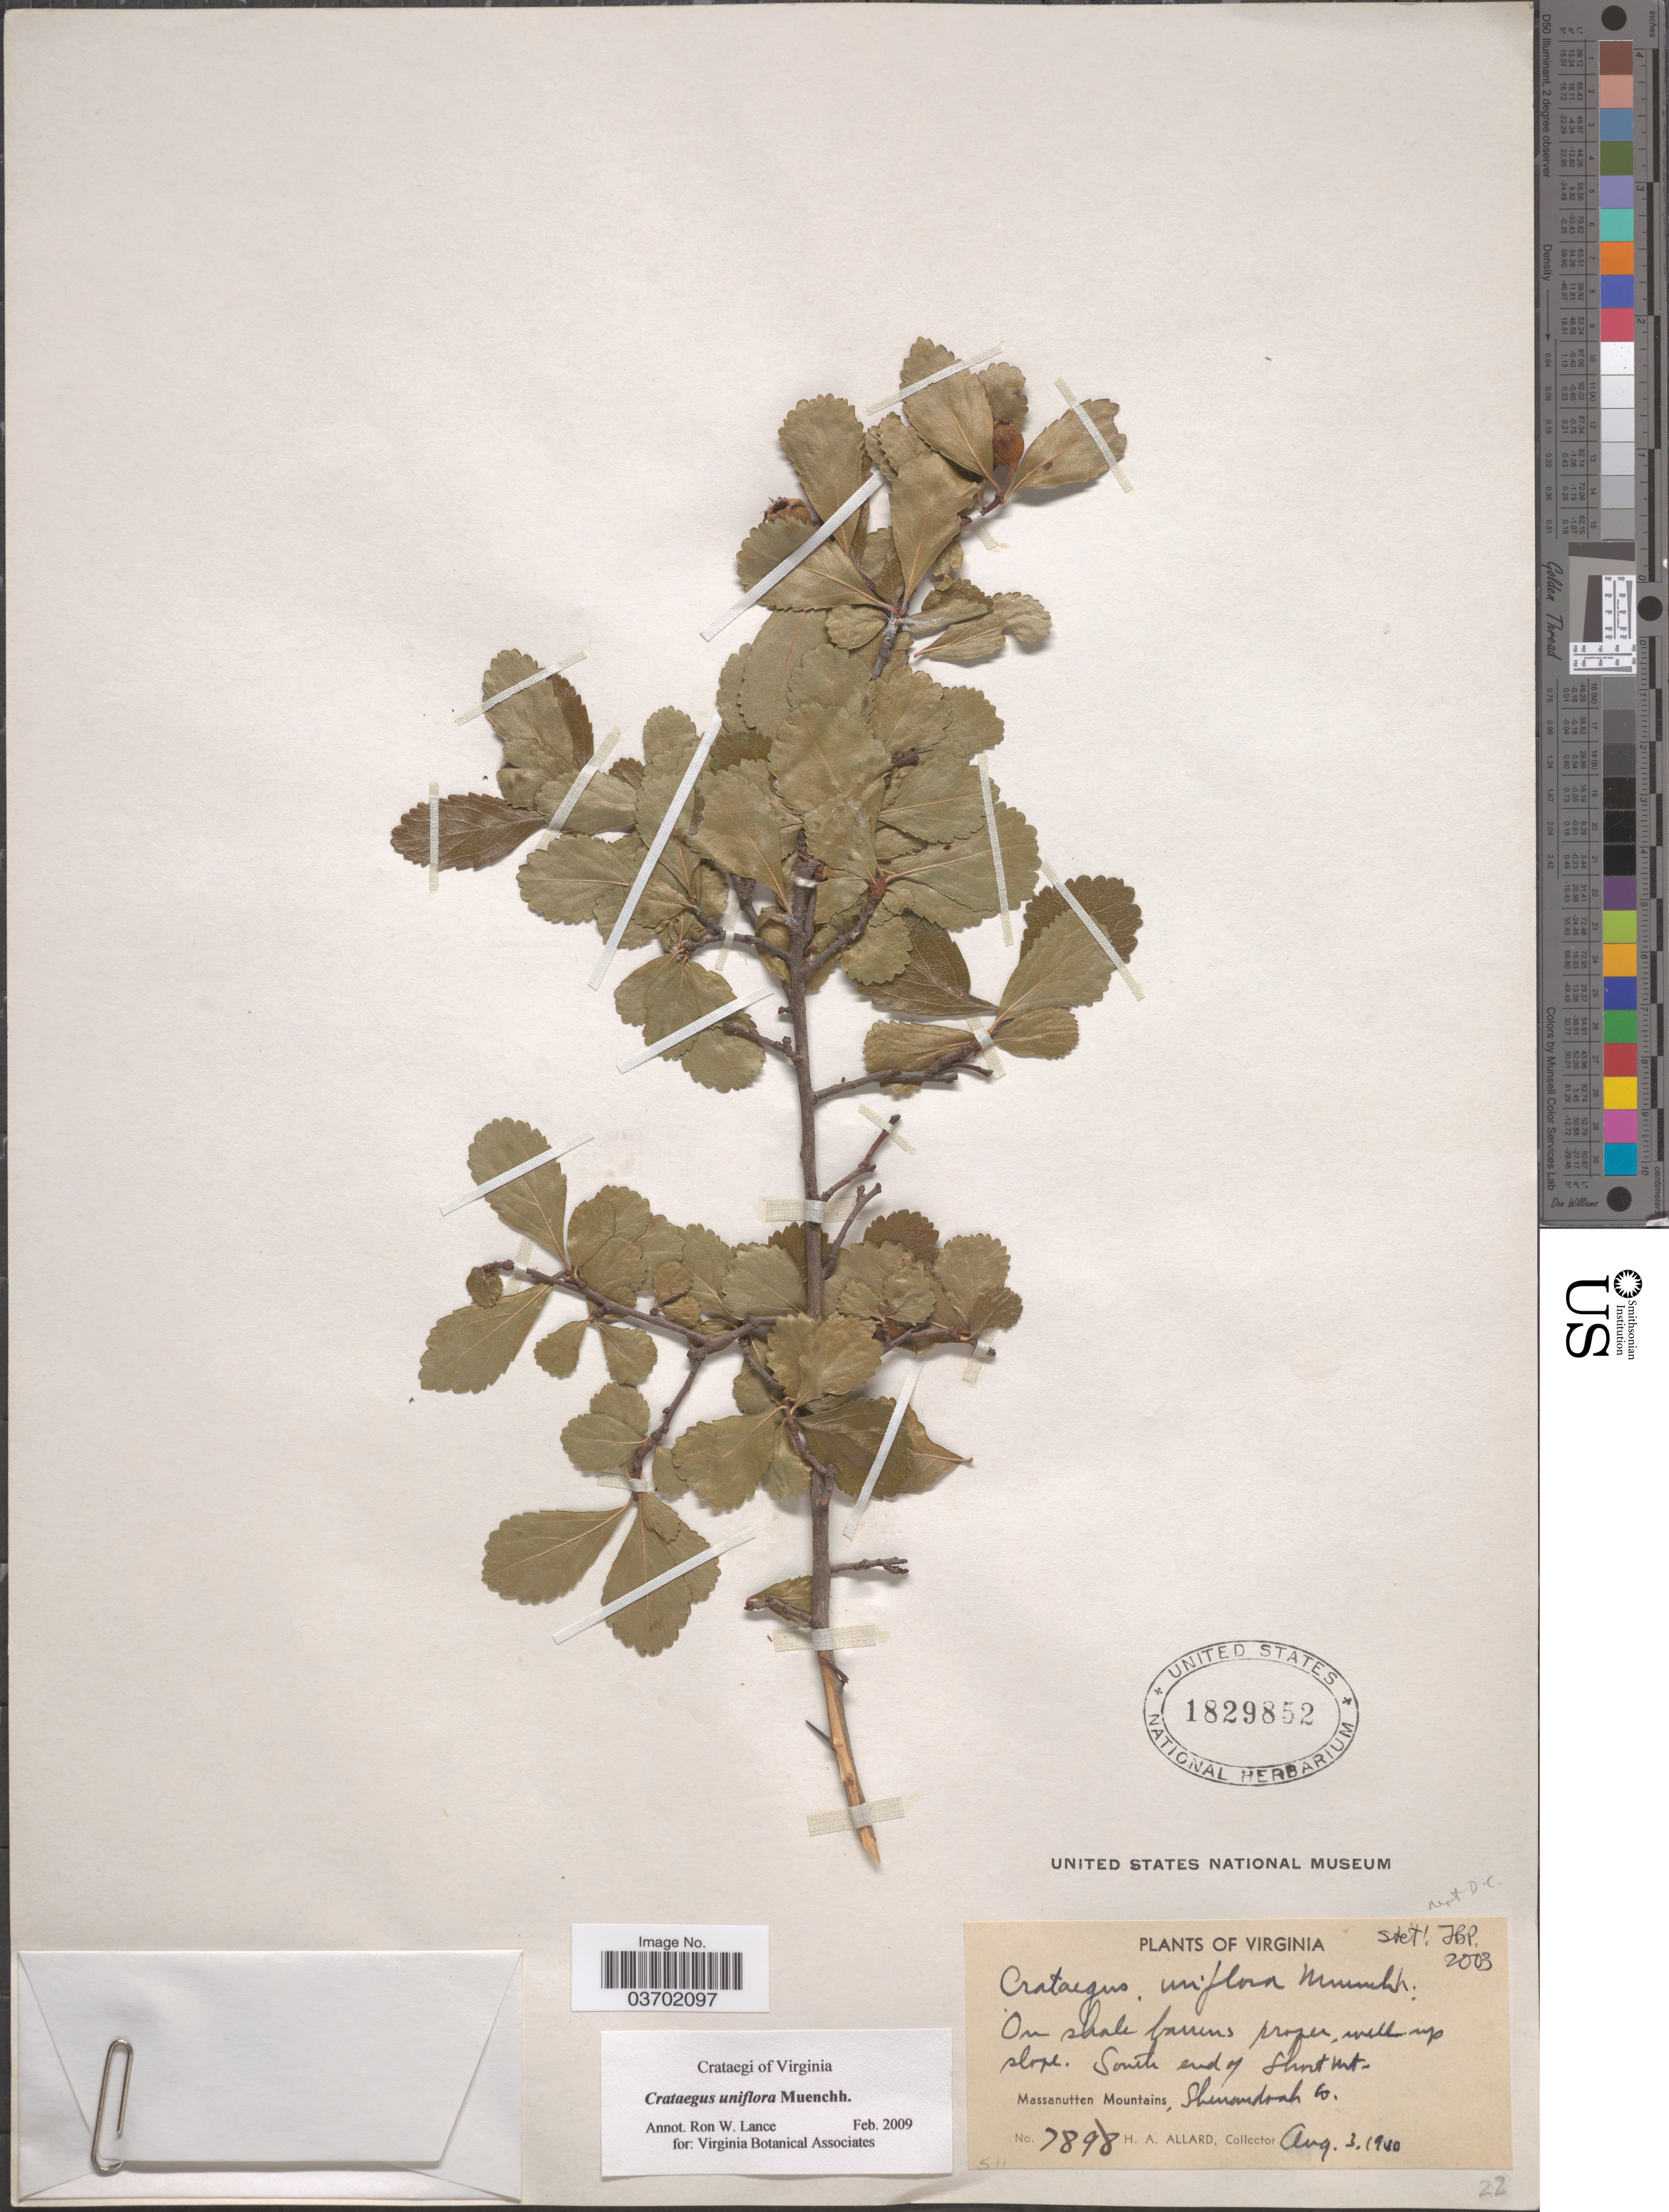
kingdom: Plantae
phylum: Tracheophyta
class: Magnoliopsida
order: Rosales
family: Rosaceae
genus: Crataegus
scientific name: Crataegus uniflora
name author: Münchh.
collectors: H. A. Allard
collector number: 7898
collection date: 1930-08-03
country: United States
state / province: Virginia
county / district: Shenandoah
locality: South end of Short Mt. Massanutten Mountains, Shenandoah Co.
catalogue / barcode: US 1829852